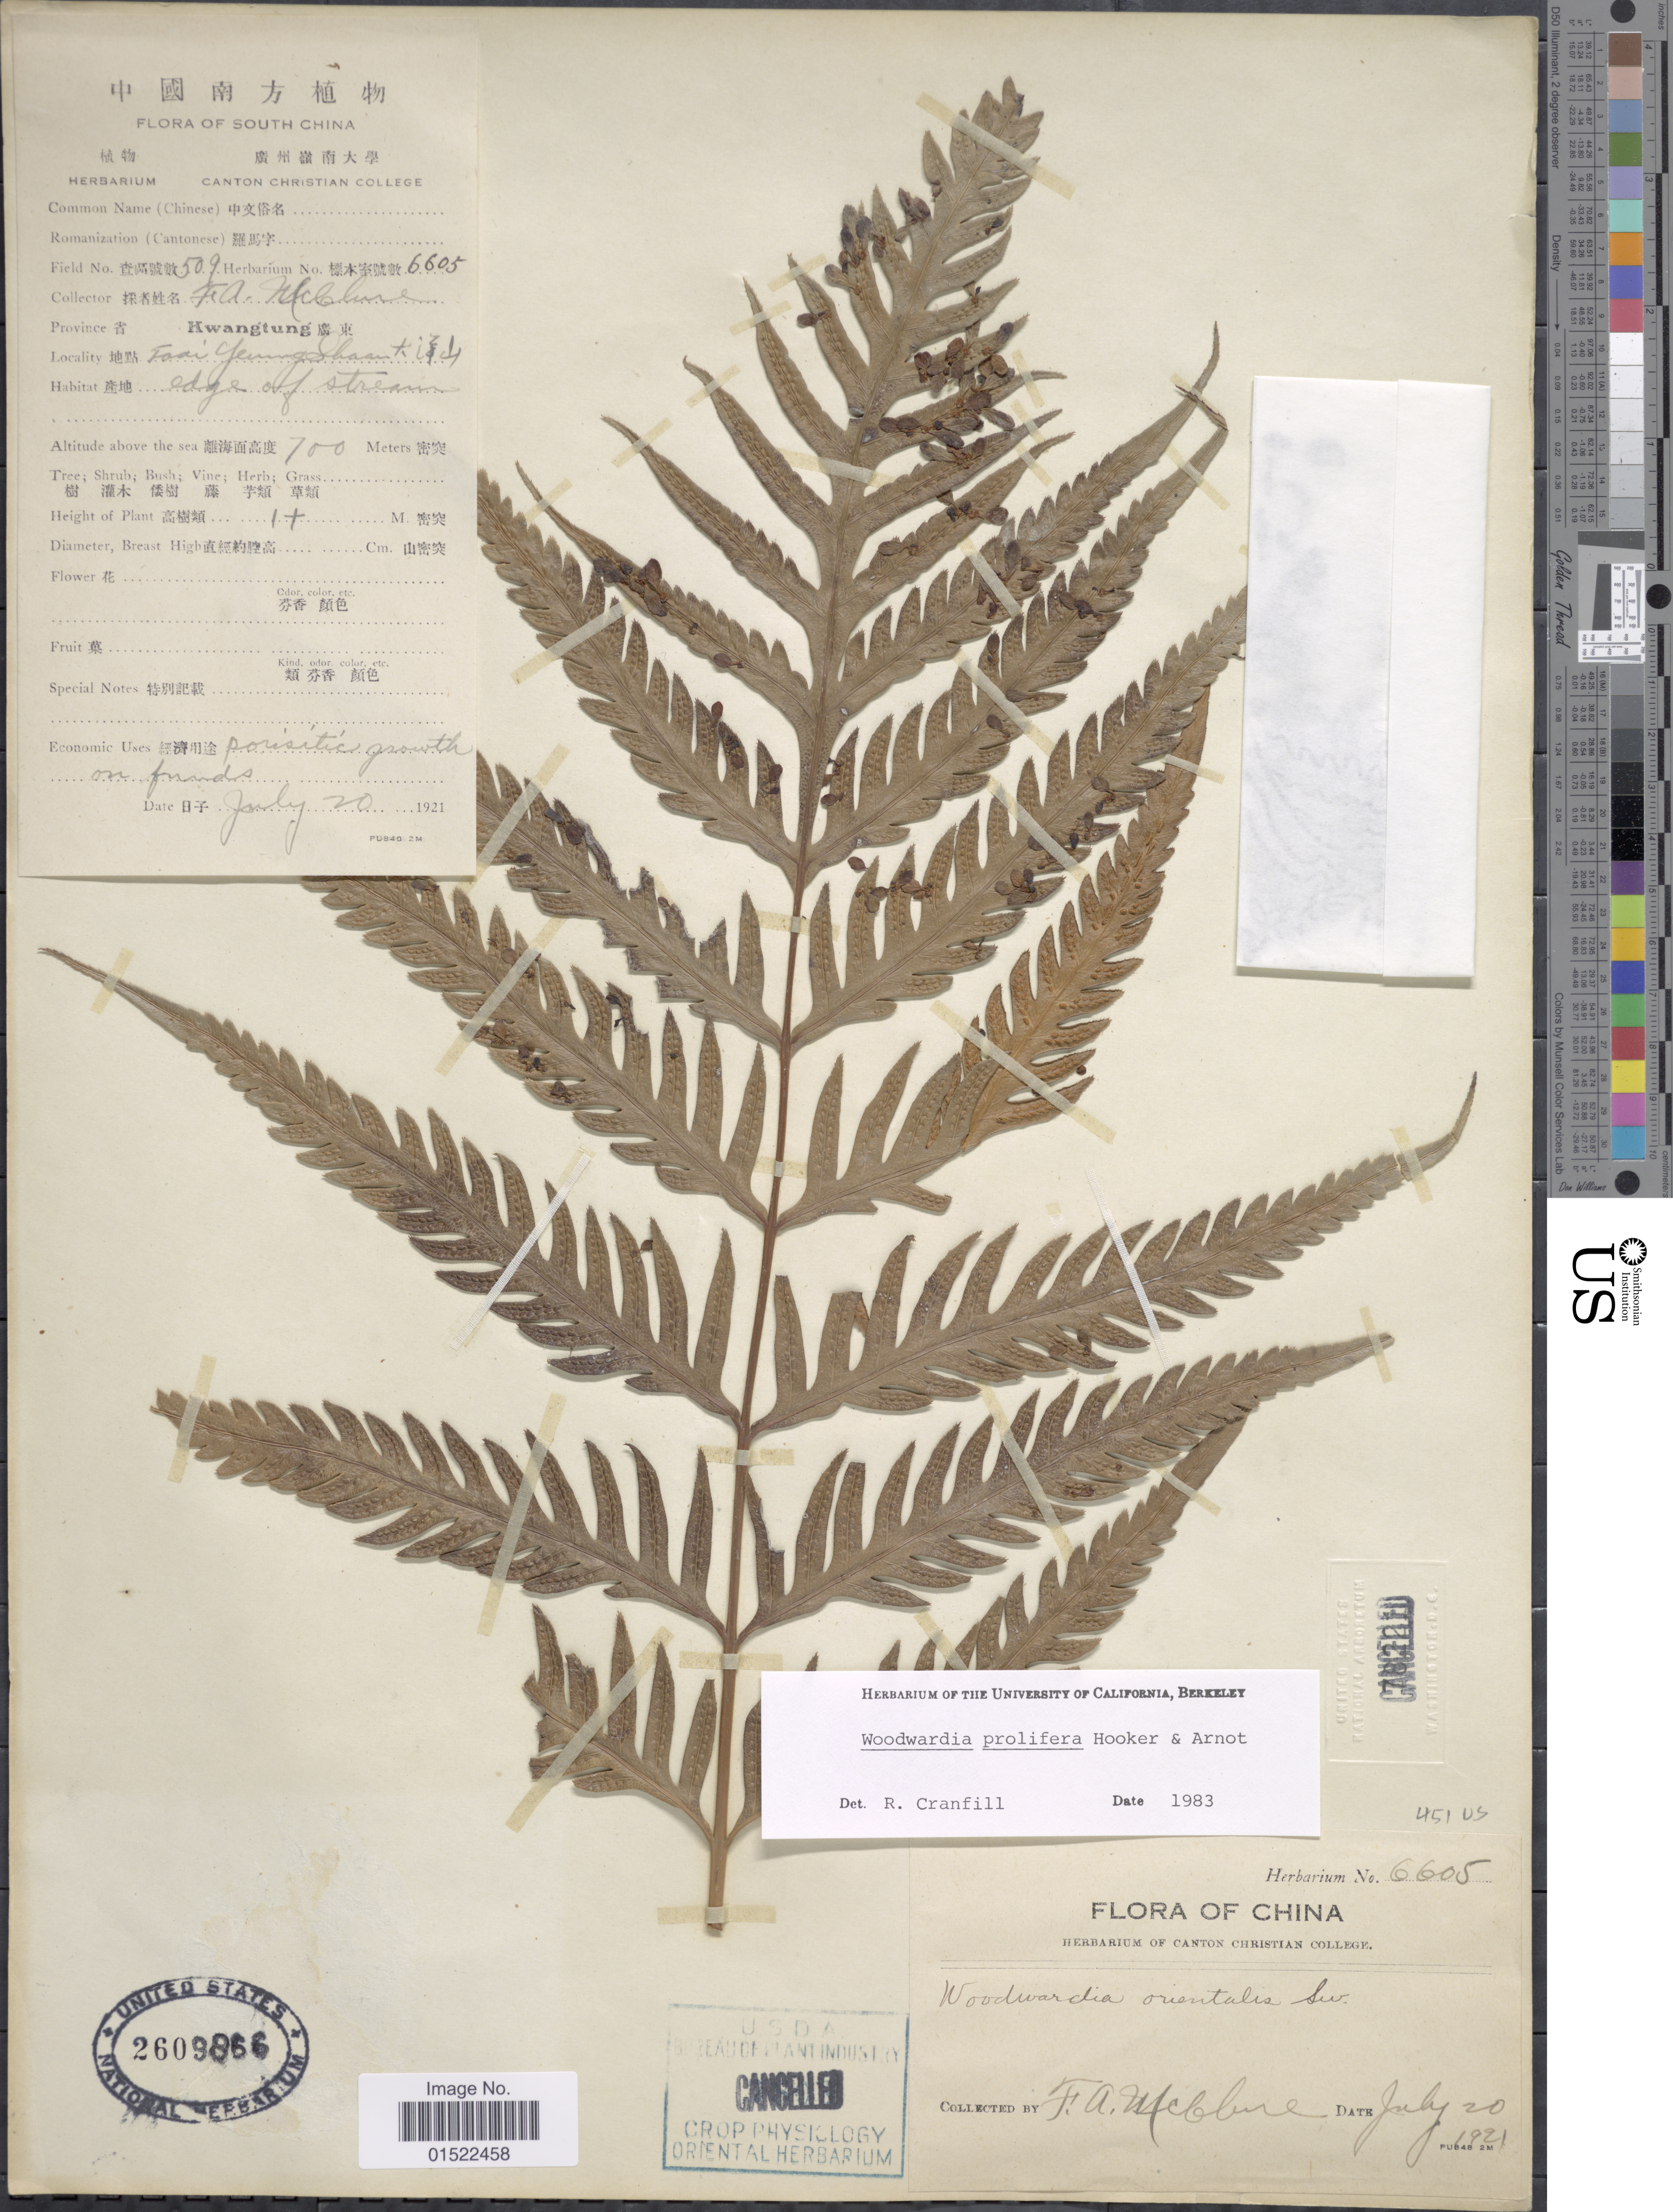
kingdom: Plantae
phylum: Tracheophyta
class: Polypodiopsida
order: Polypodiales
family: Blechnaceae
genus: Woodwardia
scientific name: Woodwardia prolifera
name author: Hook. & Arn.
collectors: F. A. McClure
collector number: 509/6605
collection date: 1921-07-20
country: China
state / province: Guangdong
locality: Kwangtung, Faai Yeung Shaan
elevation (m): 700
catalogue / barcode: US 2609866